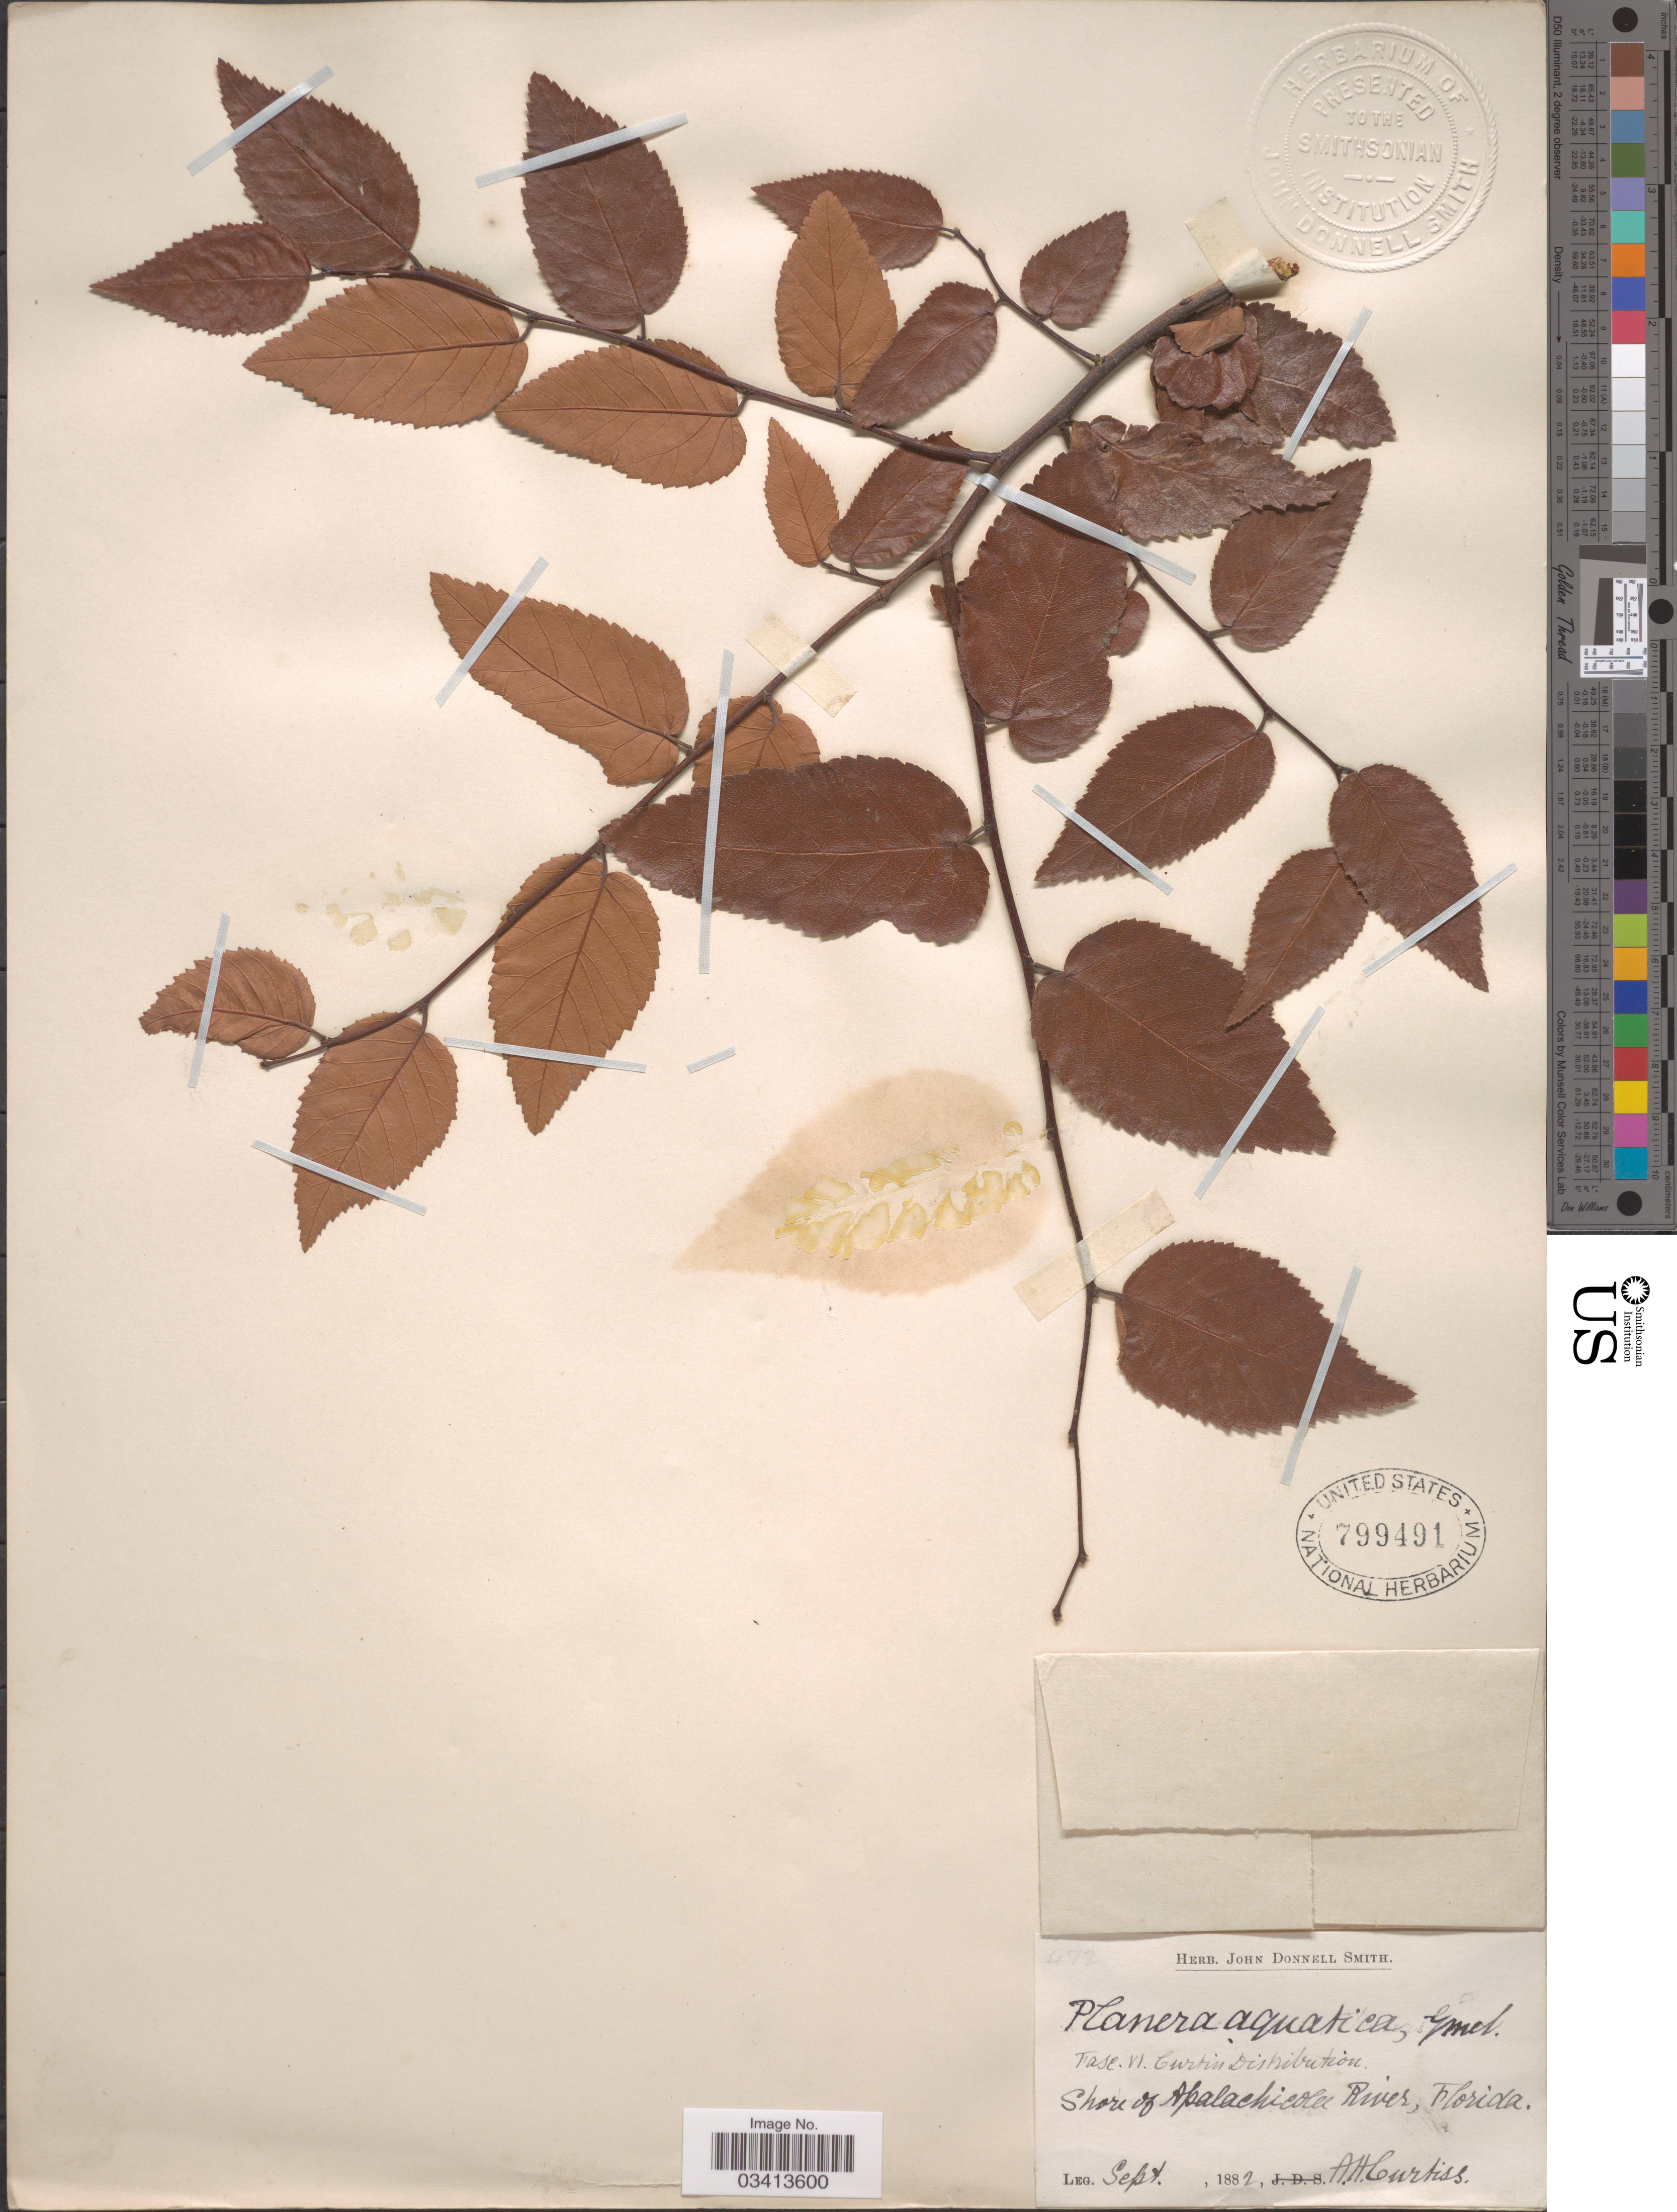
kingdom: Plantae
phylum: Tracheophyta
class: Magnoliopsida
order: Rosales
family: Ulmaceae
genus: Planera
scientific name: Planera aquatica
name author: J.F. Gmel.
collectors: A. H. Curtiss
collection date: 1882-09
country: United States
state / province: Florida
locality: Shore of Apalachicola River.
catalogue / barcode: US 799491